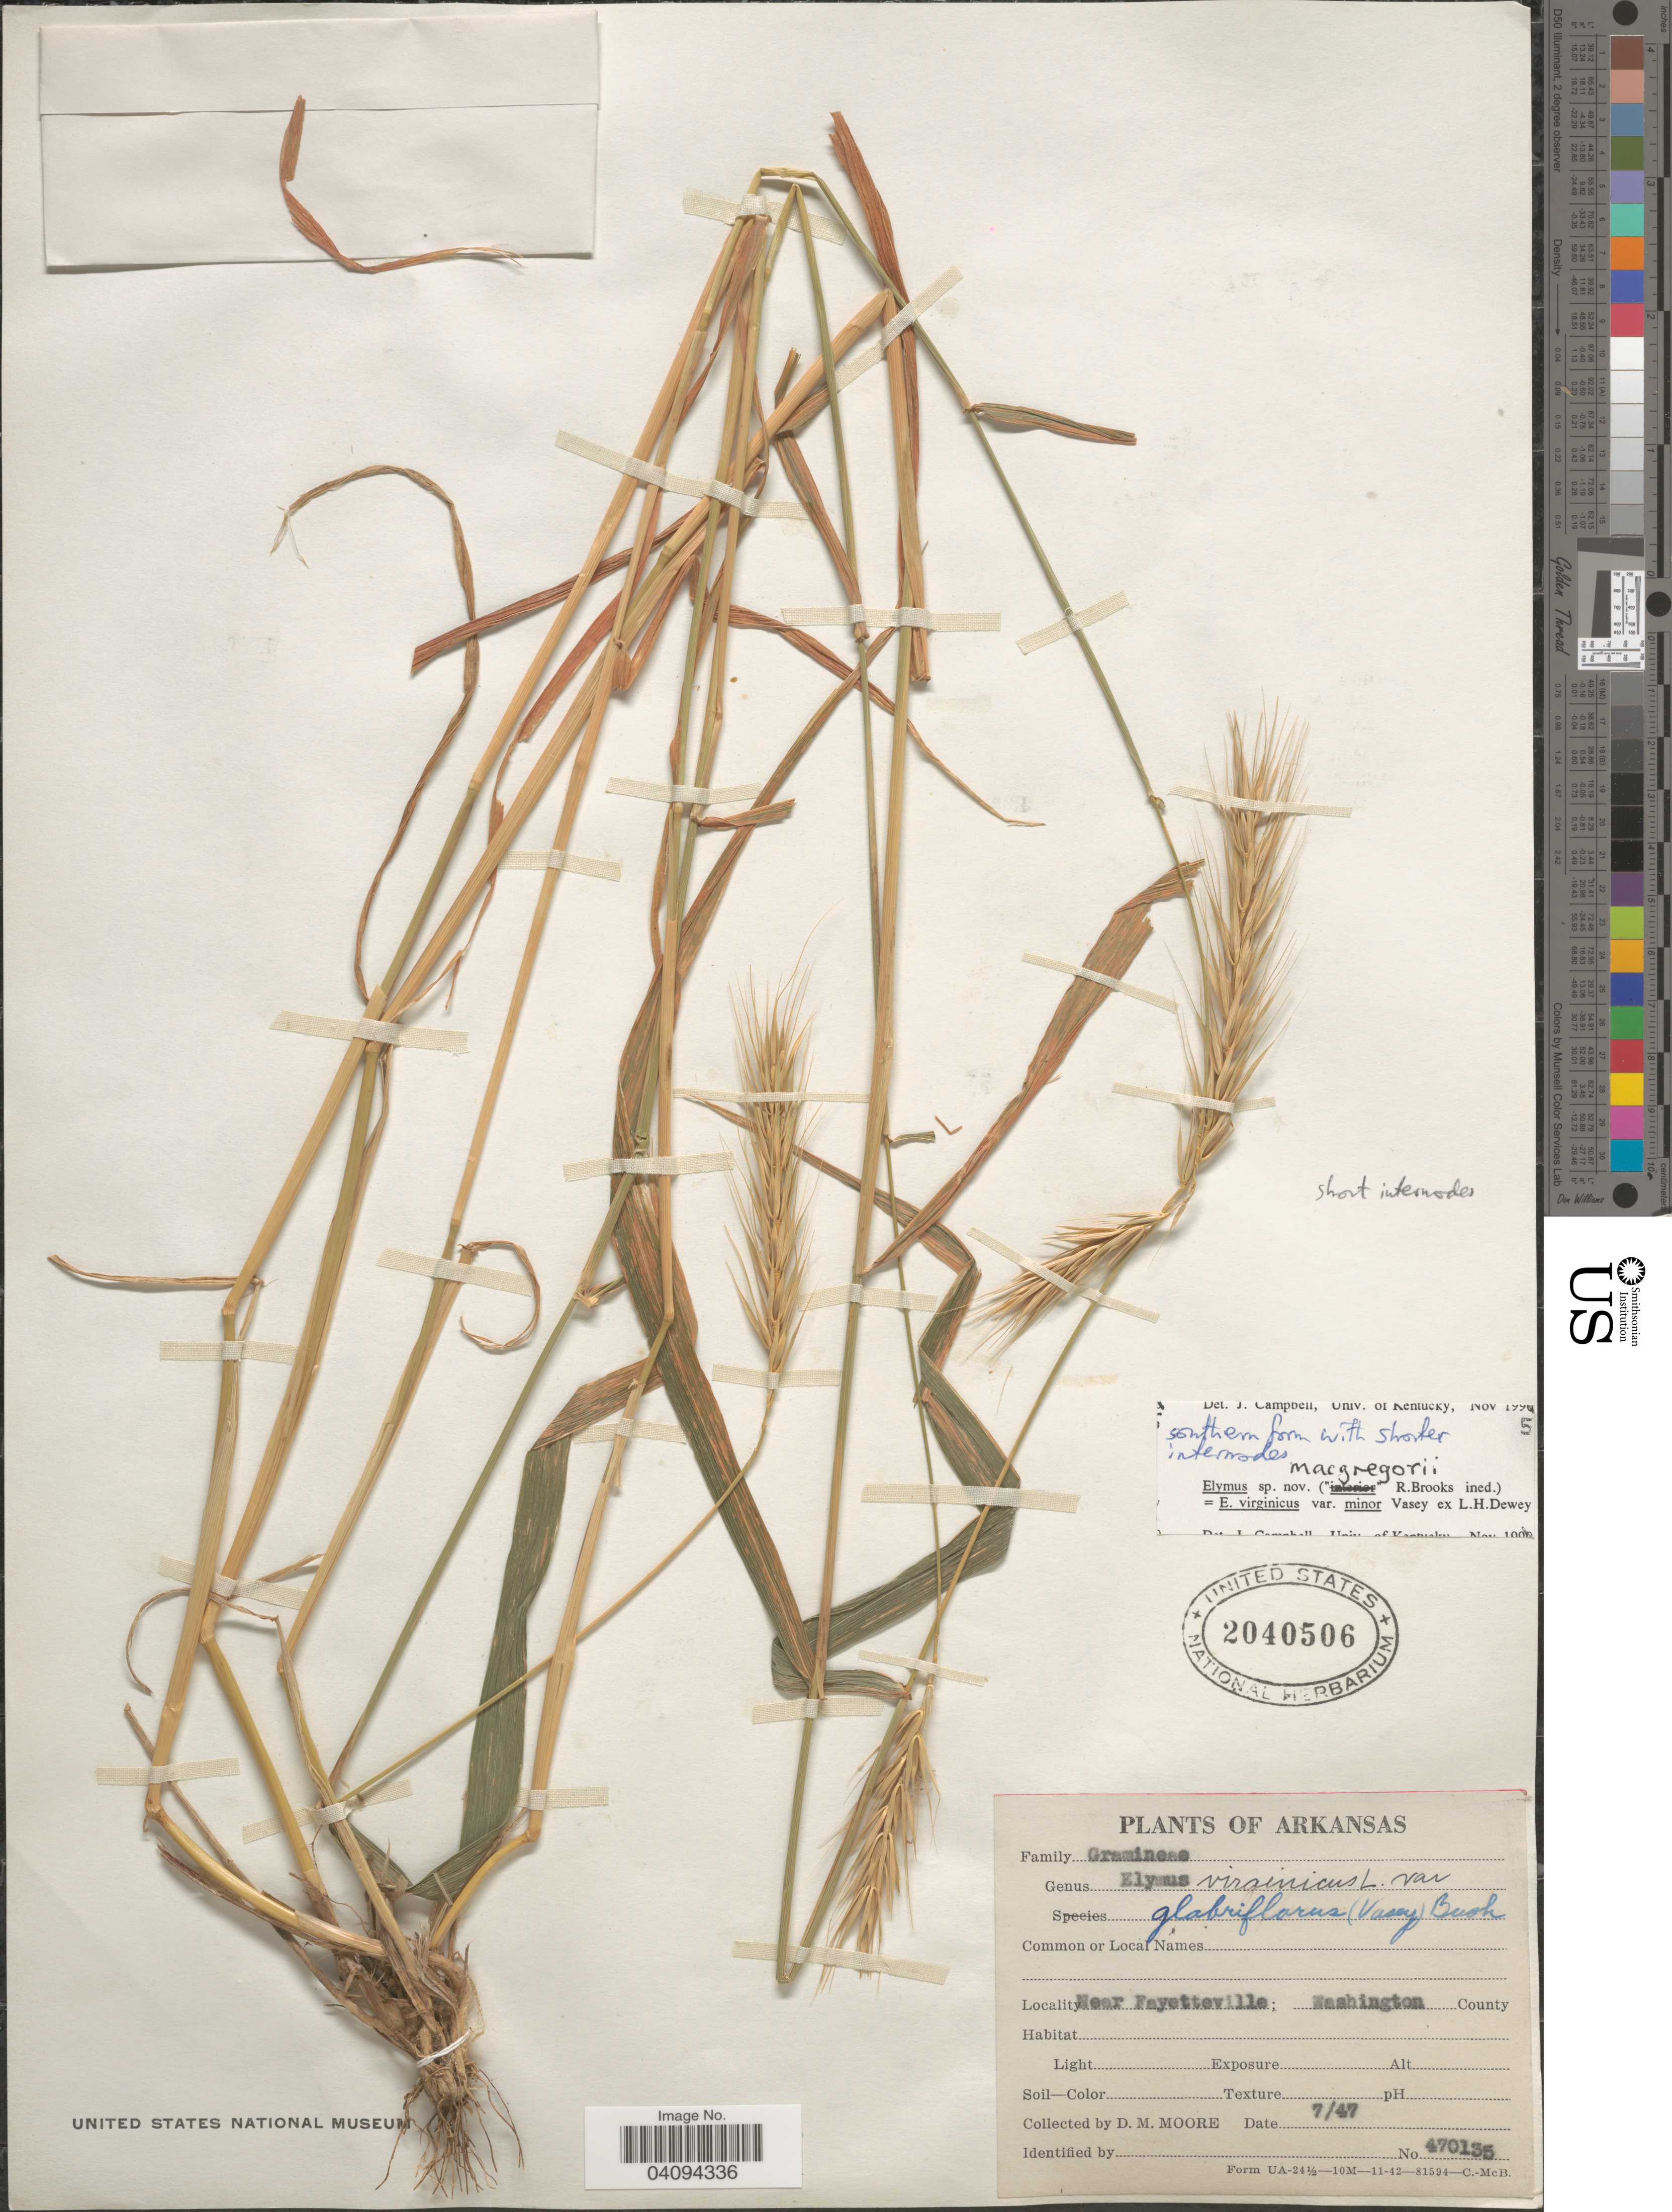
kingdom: Plantae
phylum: Tracheophyta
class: Liliopsida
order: Poales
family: Poaceae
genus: Elymus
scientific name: Elymus macgregorii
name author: R.E. Brooks & J.J.N. Campb.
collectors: D. Moore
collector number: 470135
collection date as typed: Transcribed d/m/y: /7/47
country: United States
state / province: Arkansas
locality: Near Fayetteville; Washington County.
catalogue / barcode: US 2040506